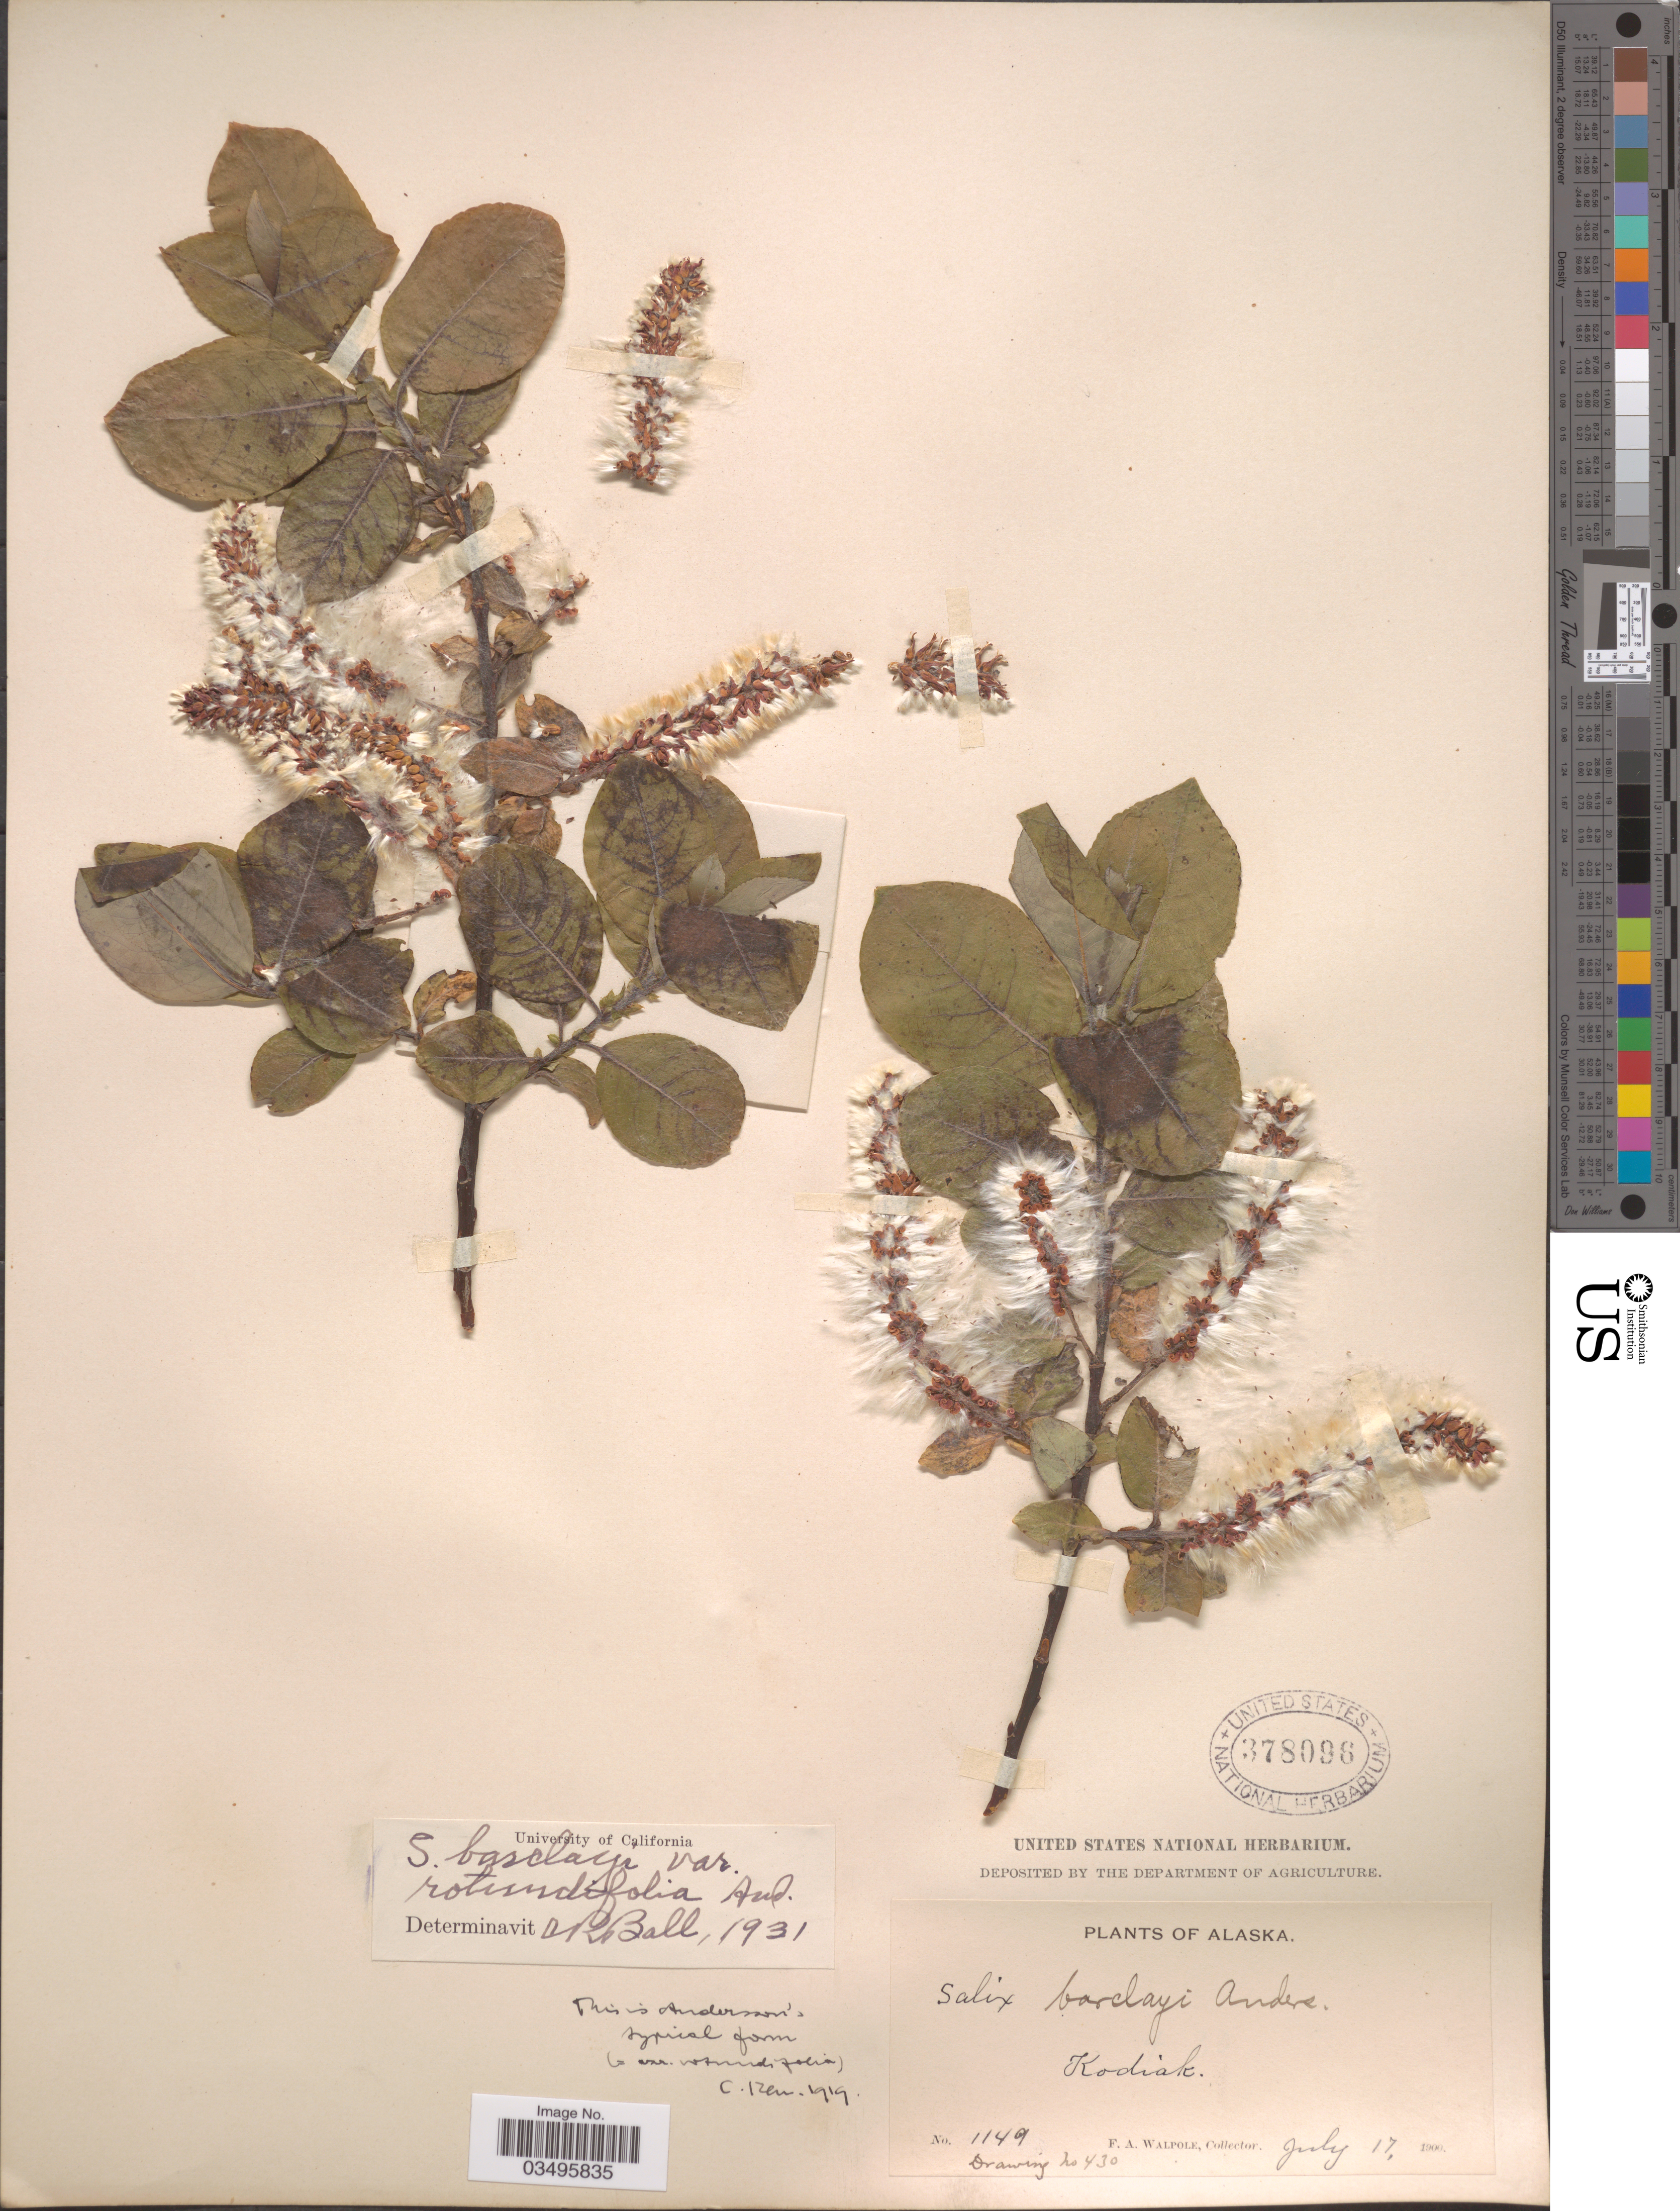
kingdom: Plantae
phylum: Tracheophyta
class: Magnoliopsida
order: Malpighiales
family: Salicaceae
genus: Salix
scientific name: Salix barclayi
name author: Andersson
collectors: F. Walpole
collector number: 1149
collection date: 1900-07-17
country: United States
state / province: Alaska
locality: Kodiak.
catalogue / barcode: US 378096